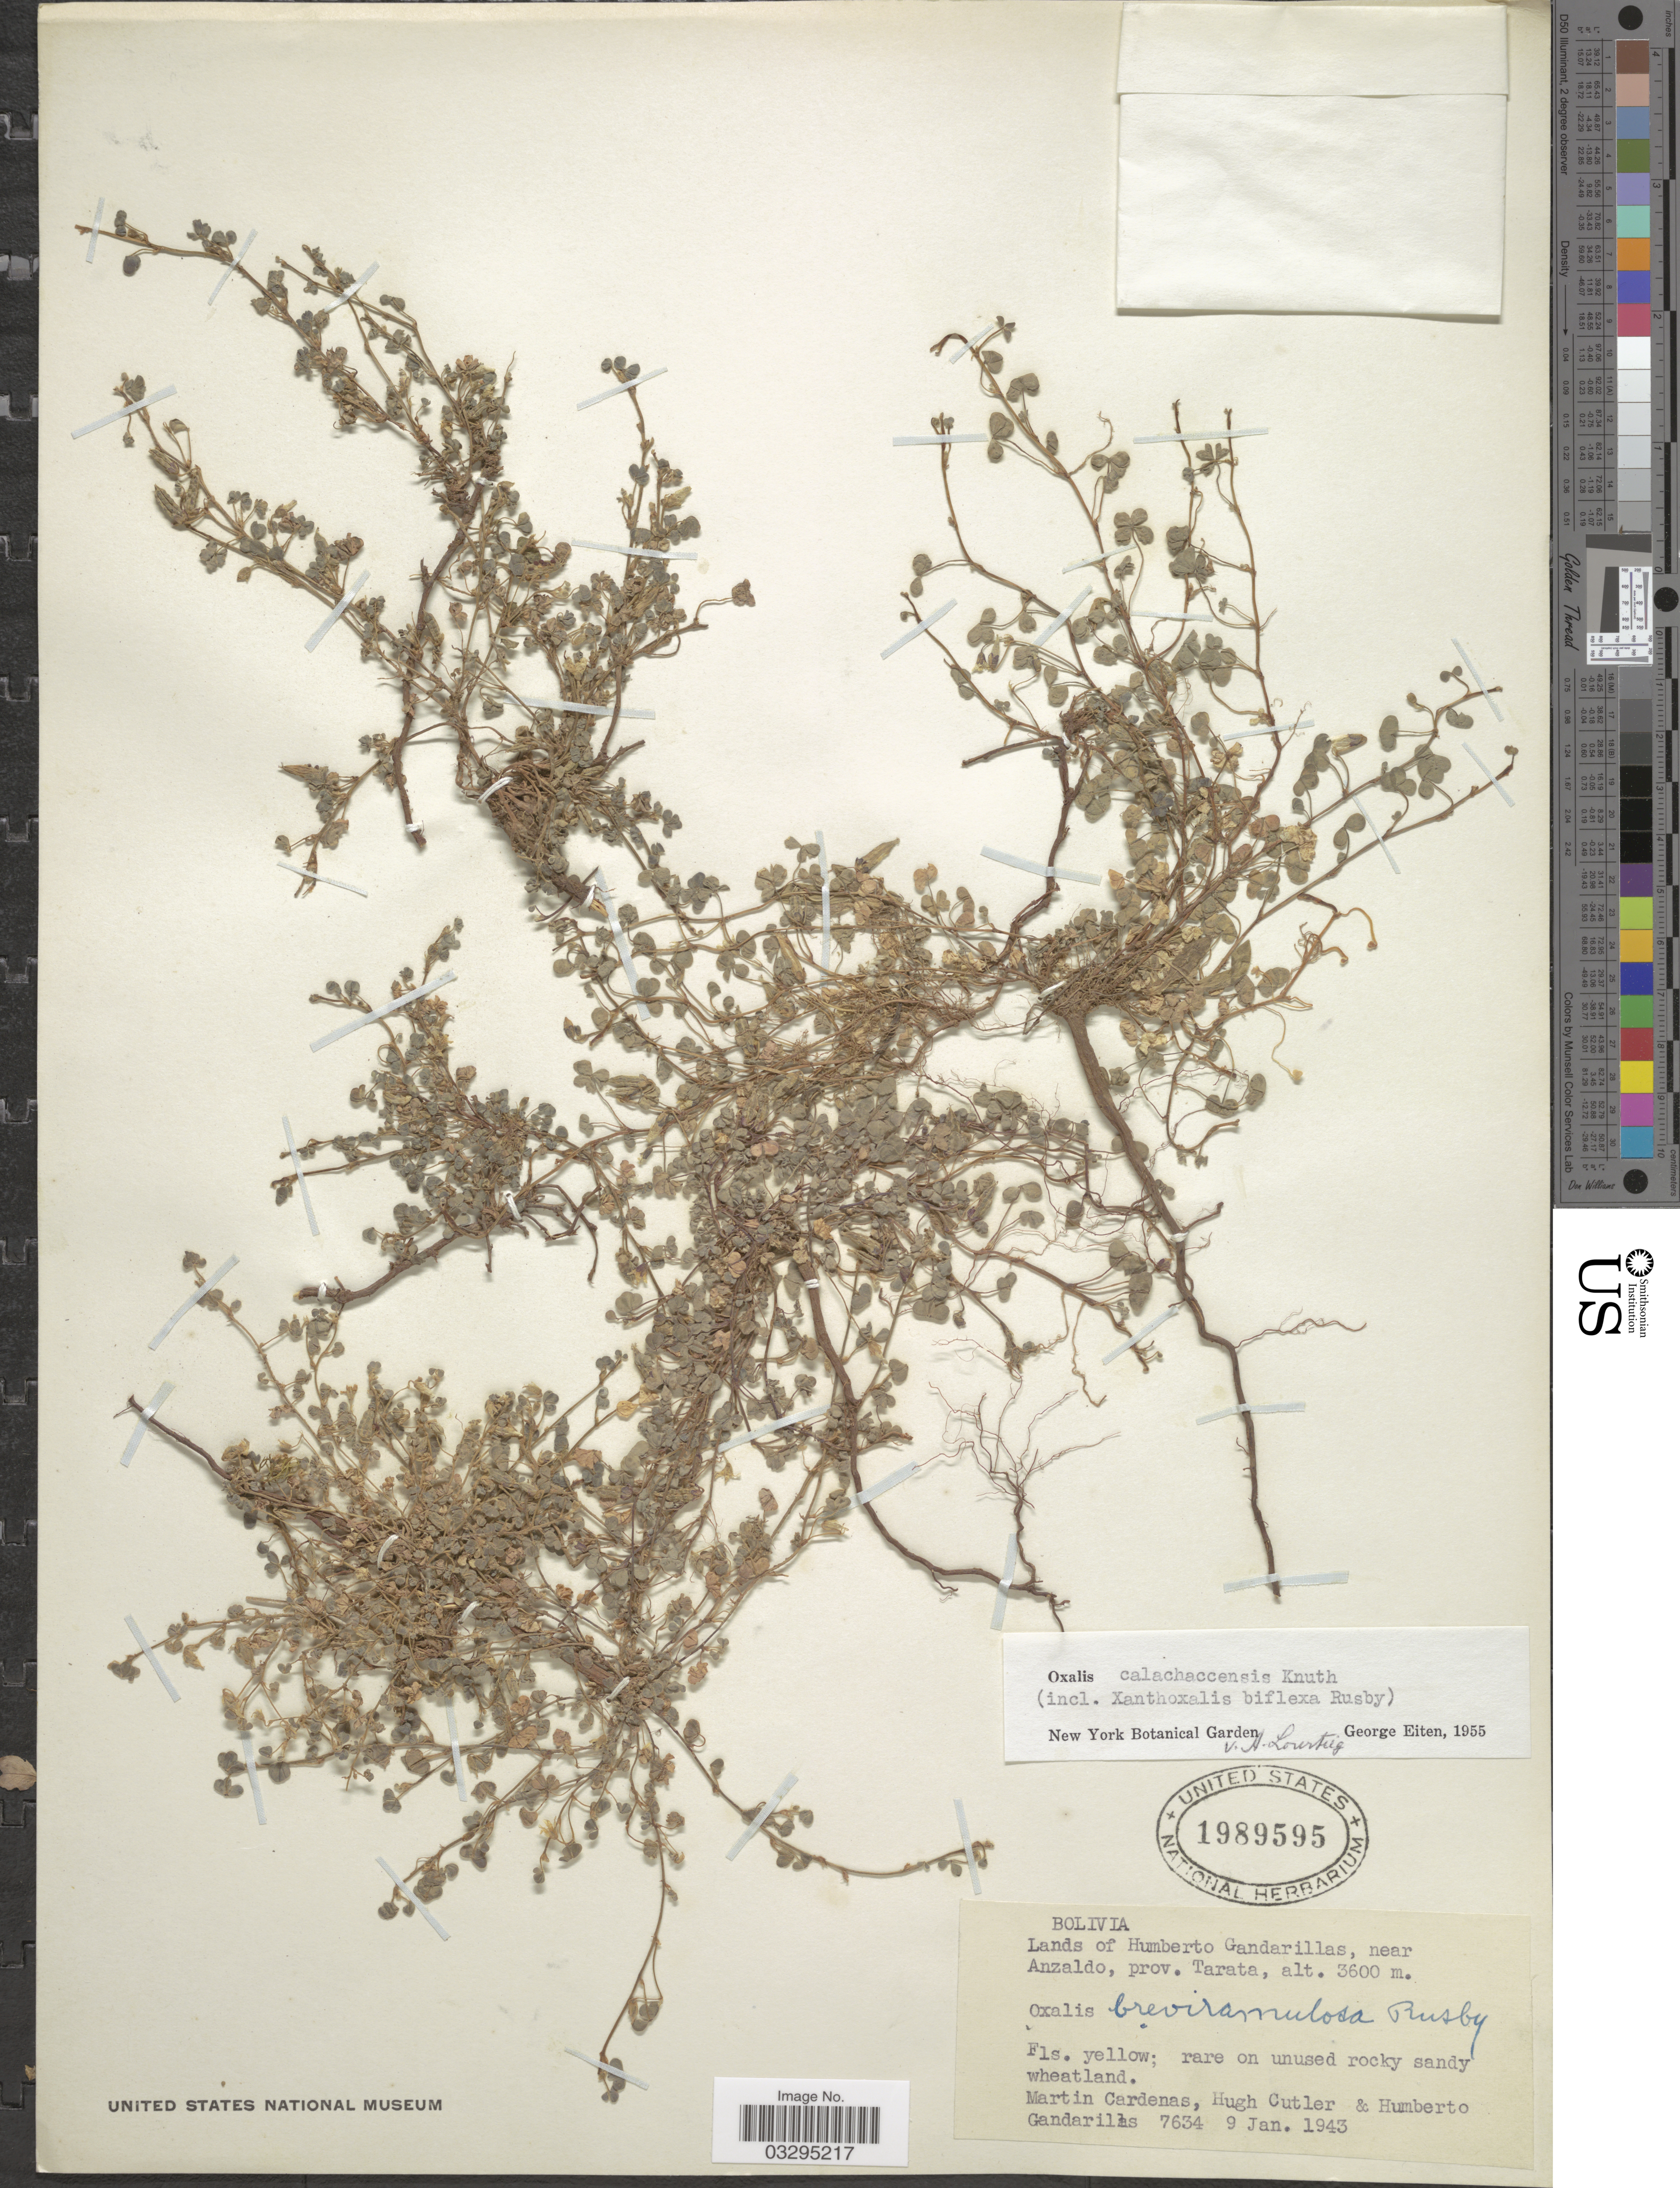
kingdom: Plantae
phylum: Tracheophyta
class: Magnoliopsida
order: Oxalidales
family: Oxalidaceae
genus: Oxalis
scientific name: Oxalis calachaccensis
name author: R. Knuth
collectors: M. Cárdenas, H. C. Cutler & H. Gandarillas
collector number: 7634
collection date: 1943-01-09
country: Bolivia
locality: Lands of Humberto Gandarillas, near Anzaldo, prov. Tarata.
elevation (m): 3600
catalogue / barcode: US 1989595